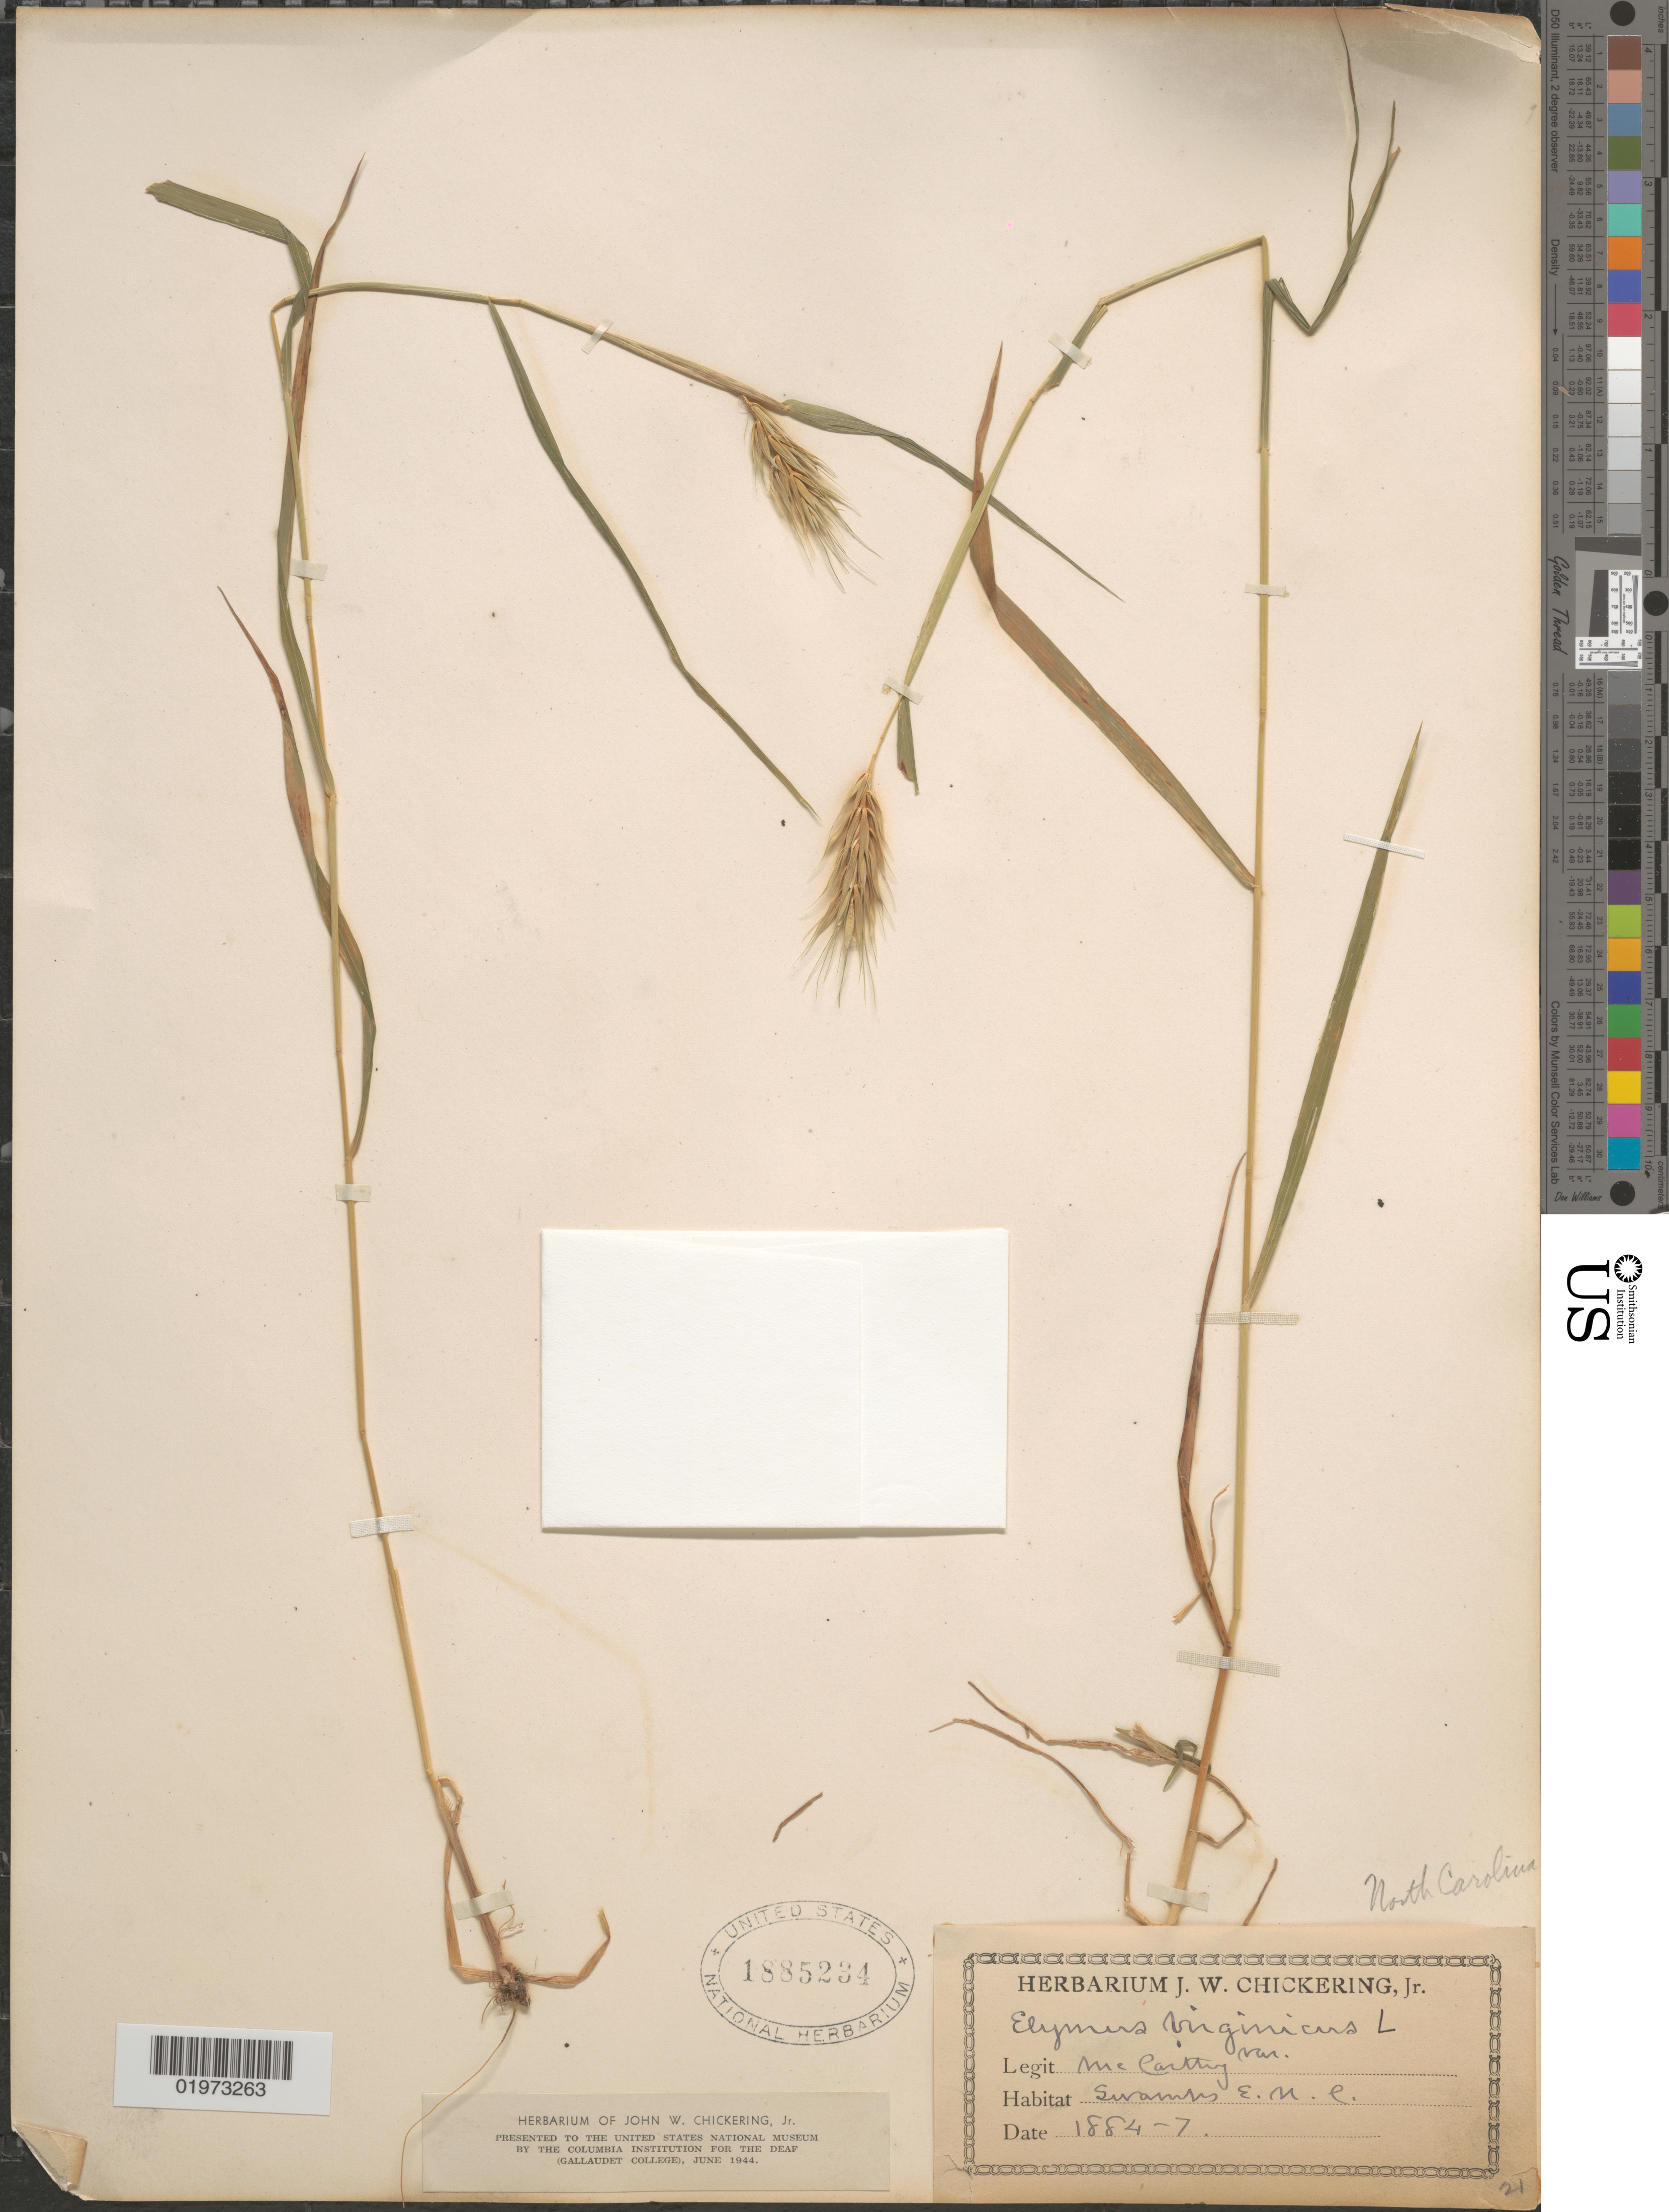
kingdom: Plantae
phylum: Tracheophyta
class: Liliopsida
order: Poales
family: Poaceae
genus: Elymus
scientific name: Elymus virginicus var. virginicus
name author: L.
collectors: -- McCarthy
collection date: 1884-07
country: United States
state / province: North Carolina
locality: Swamps E. N. C.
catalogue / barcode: US 1885234